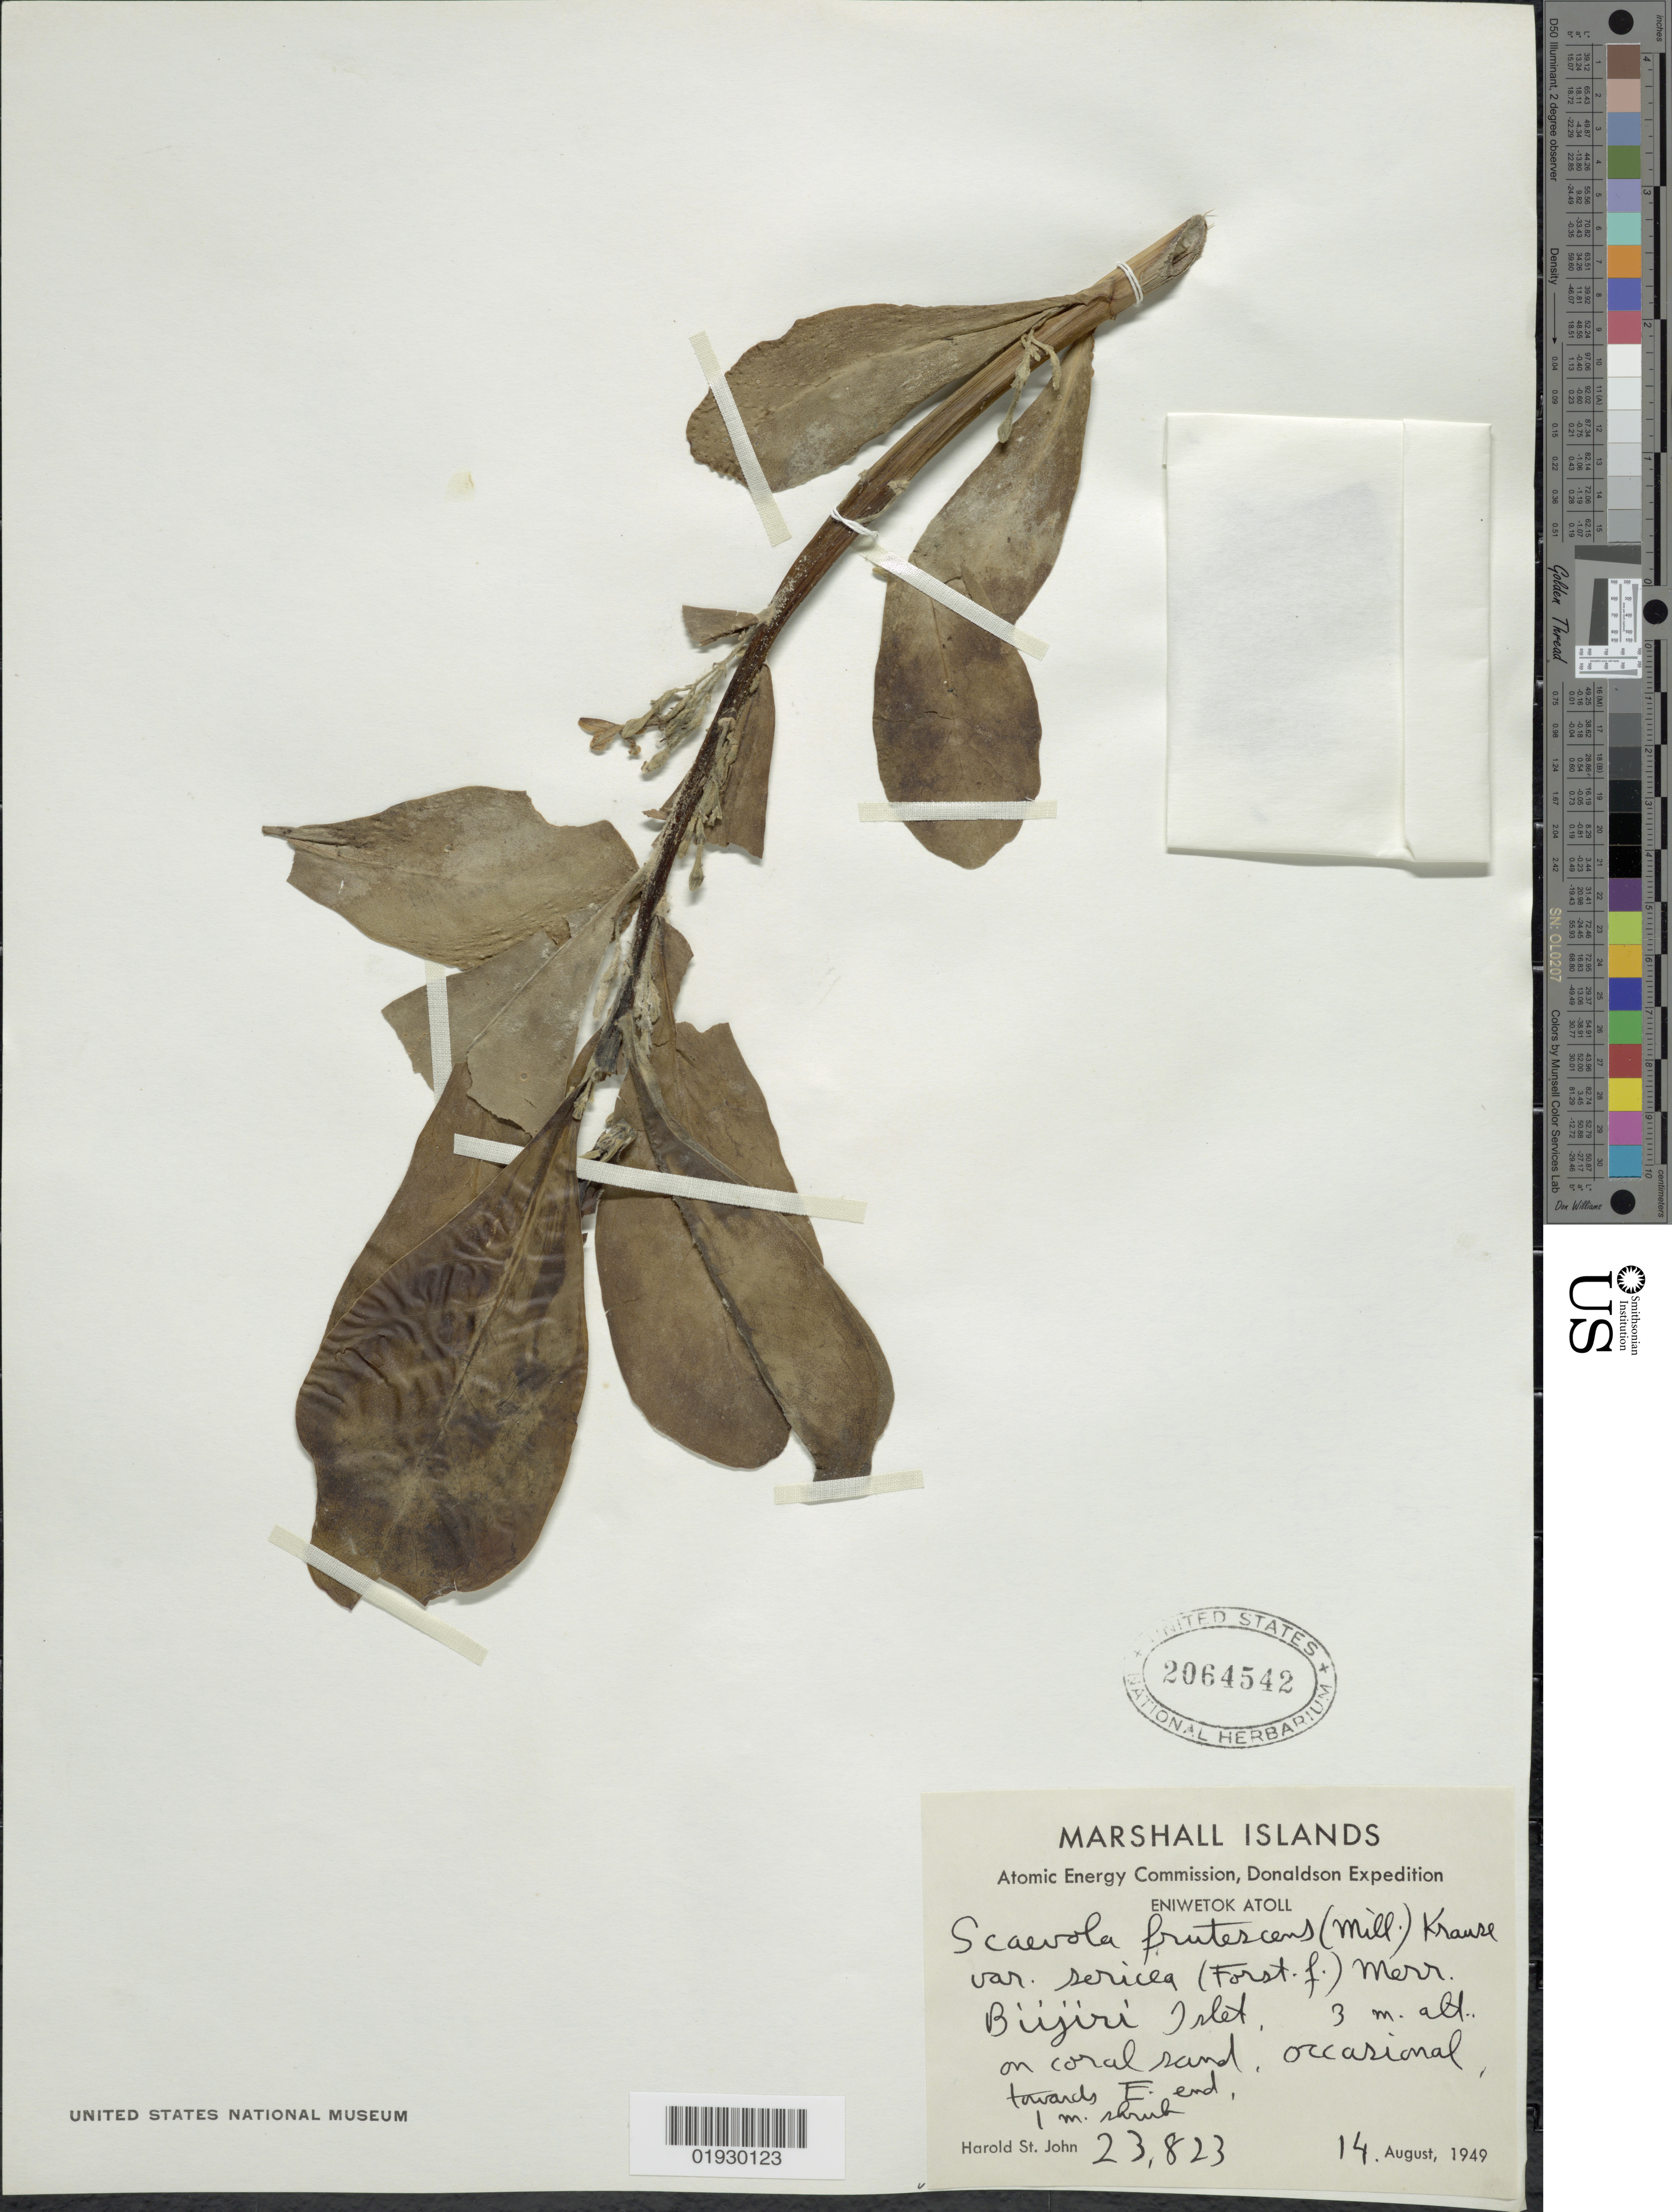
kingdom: Plantae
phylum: Tracheophyta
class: Magnoliopsida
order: Asterales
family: Goodeniaceae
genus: Scaevola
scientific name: Scaevola taccada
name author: (Gaertn.) Roxb.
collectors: H. St. John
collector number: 23823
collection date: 1949-08-14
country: Marshall Islands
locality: Eniwetok Atoll. Biijiri Islet.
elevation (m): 3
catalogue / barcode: US 2064542